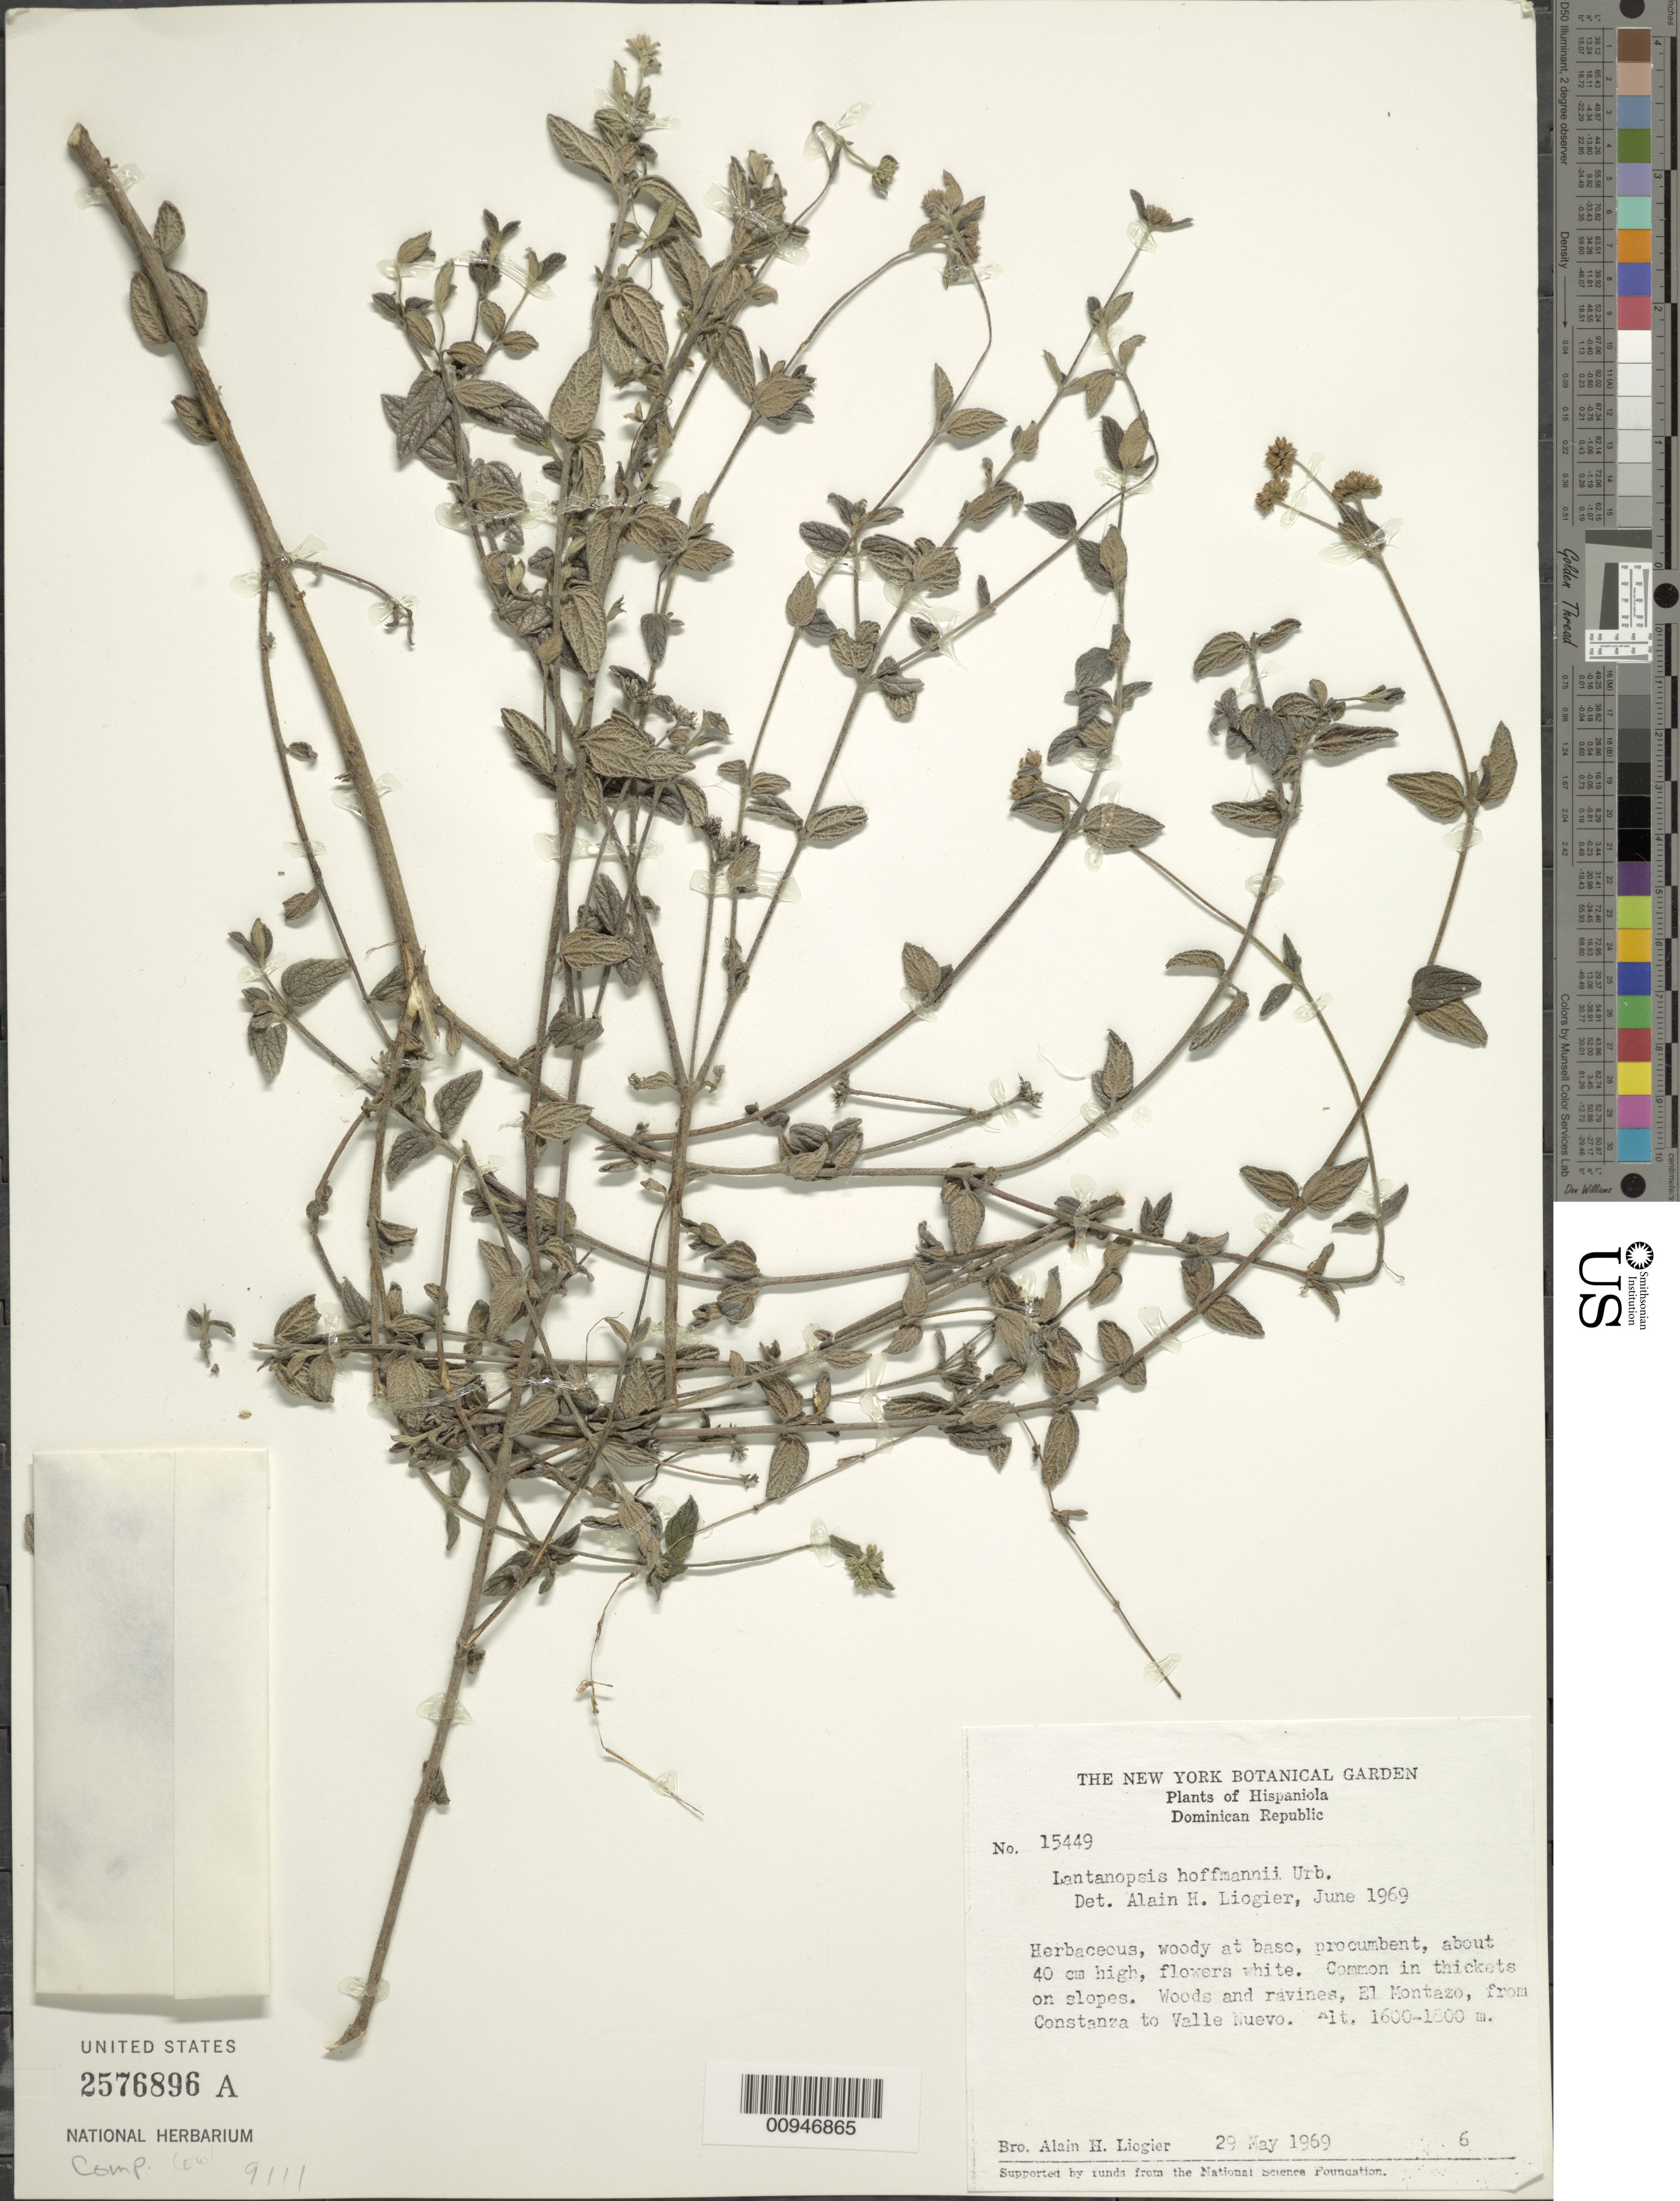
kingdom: Plantae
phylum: Tracheophyta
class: Magnoliopsida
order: Asterales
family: Asteraceae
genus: Lantanopsis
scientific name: Lantanopsis hoffmannii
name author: Urb.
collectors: A. H. Liogier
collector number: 15449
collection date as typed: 29 May 1969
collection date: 1969-05-29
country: Dominican Republic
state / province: La Vega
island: Hispaniola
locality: El Montazo, from Constanza to Valle Nuevo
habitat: In thickets on slopes of woods and ravines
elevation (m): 1600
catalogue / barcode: US 2576896